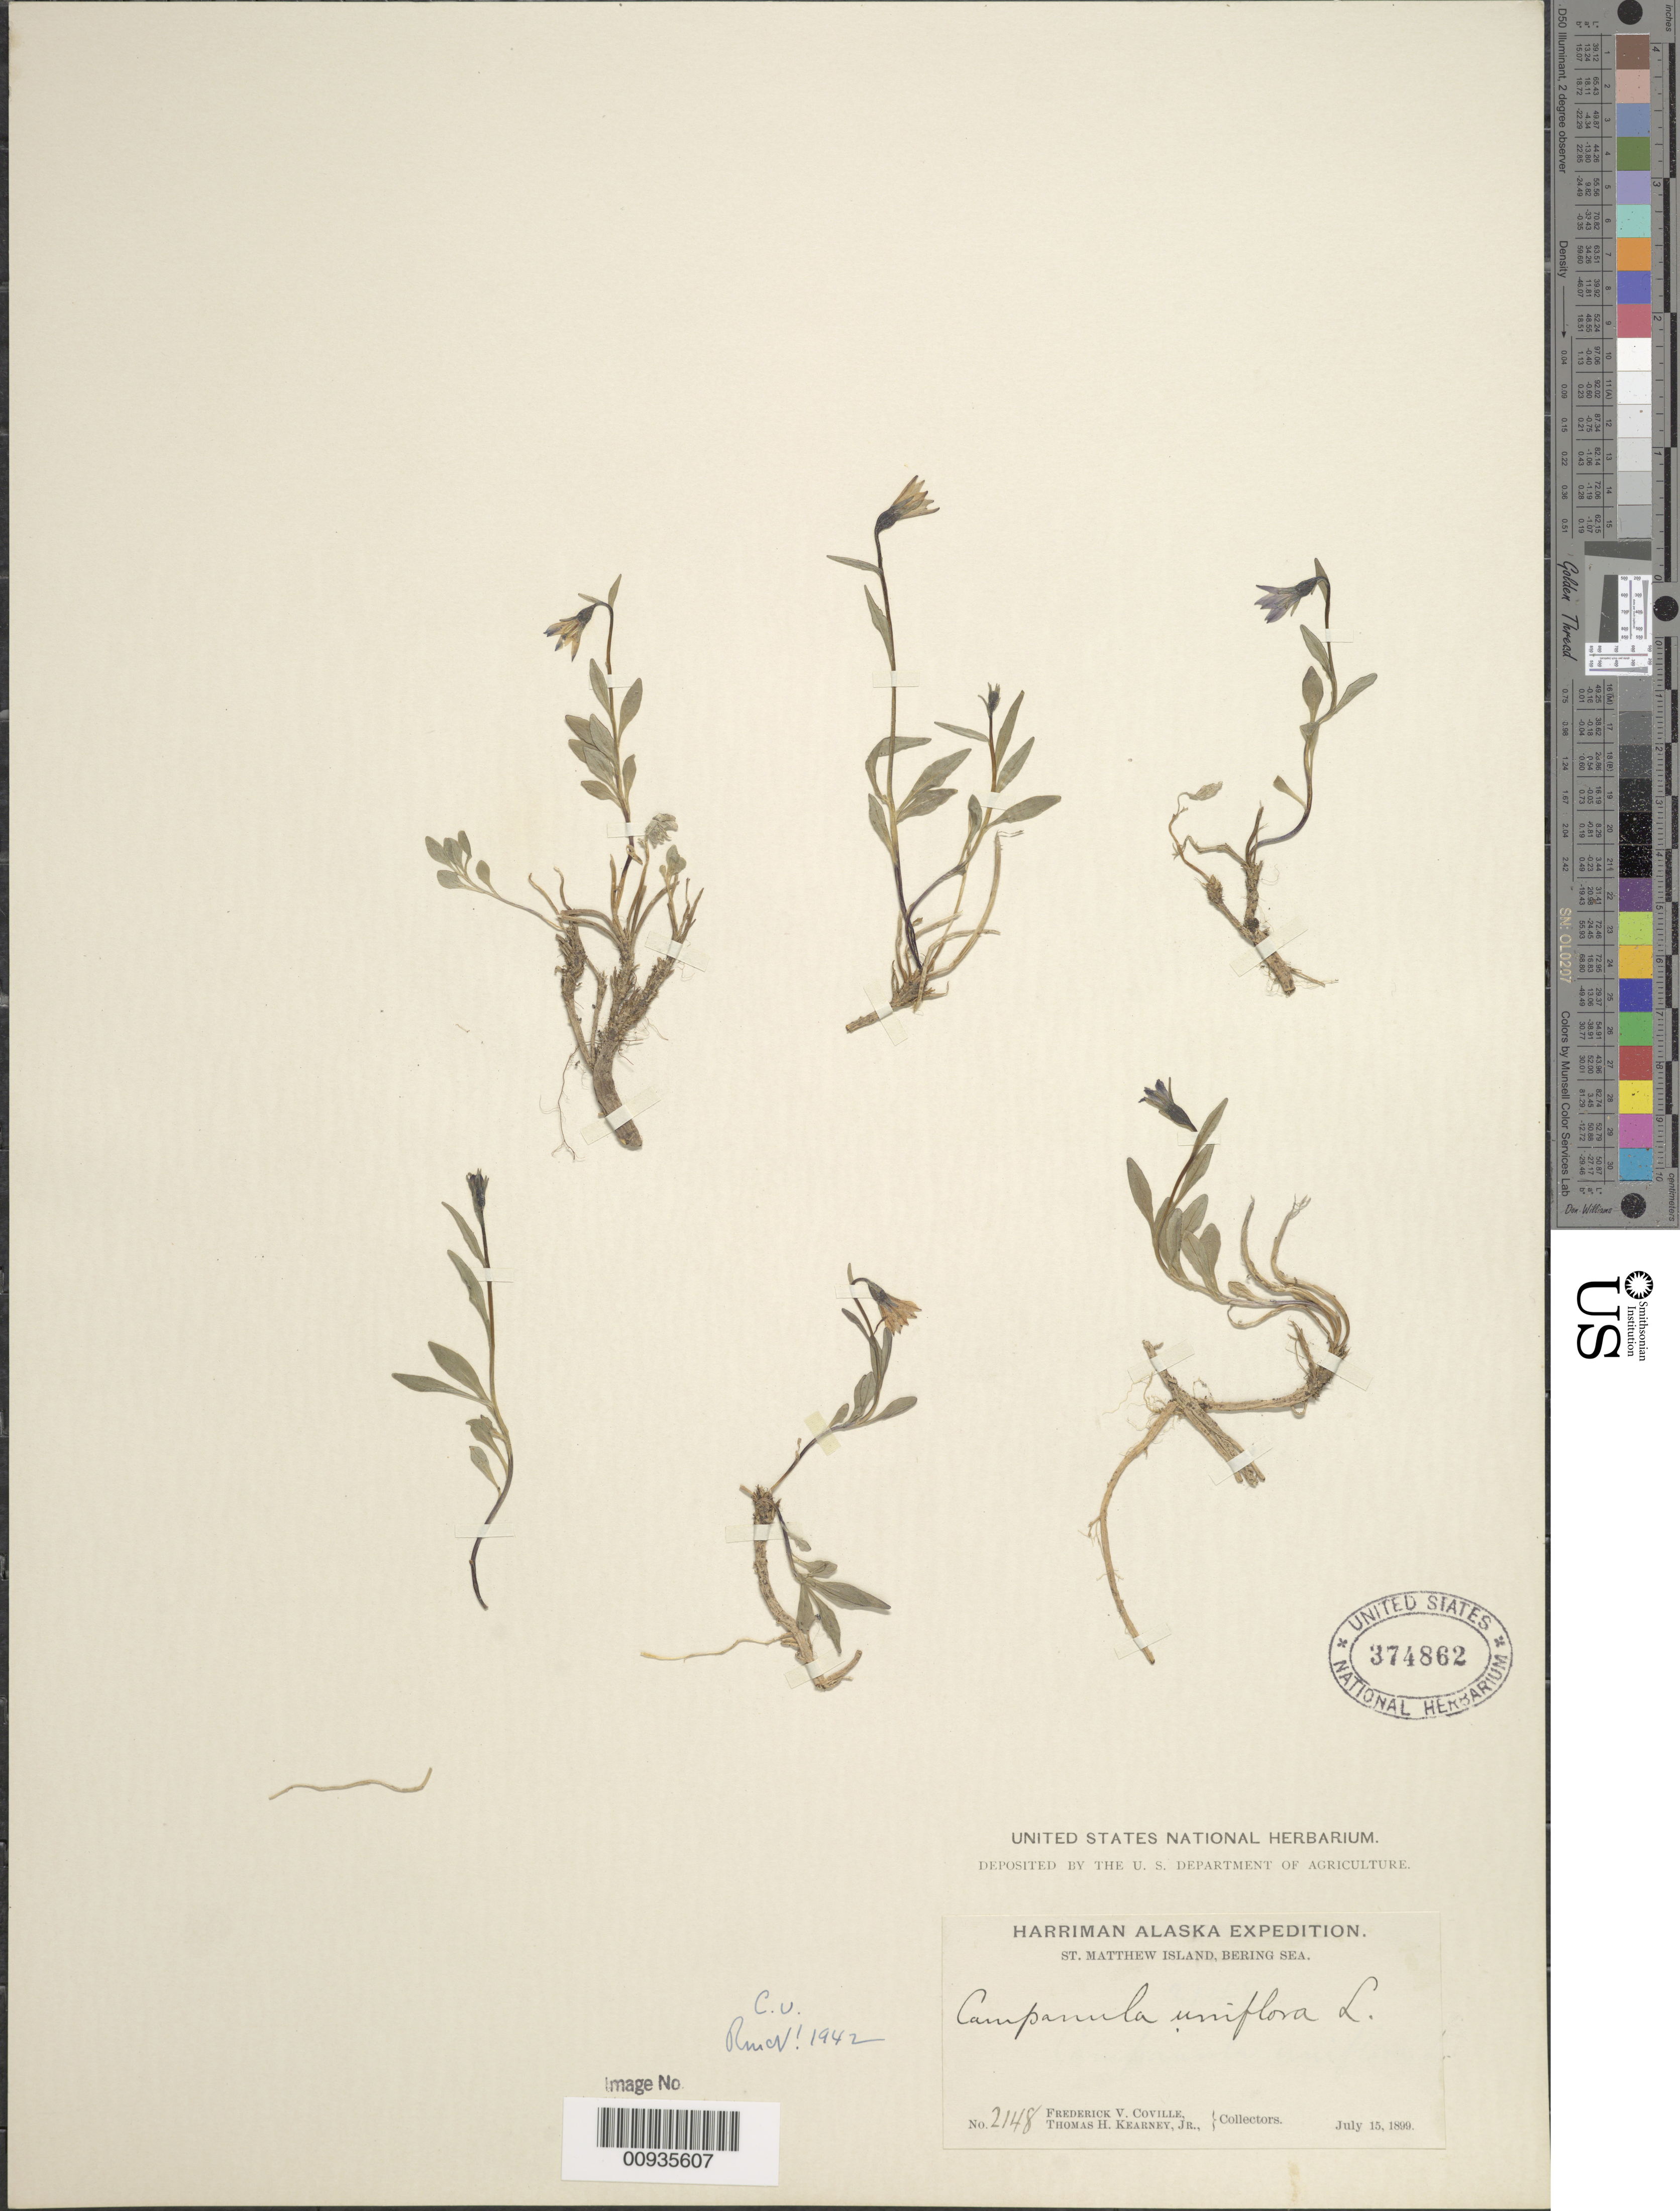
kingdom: Plantae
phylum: Tracheophyta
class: Magnoliopsida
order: Asterales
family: Campanulaceae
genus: Campanula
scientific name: Campanula uniflora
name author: L.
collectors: F. V. Coville & T. H. Kearney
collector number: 2148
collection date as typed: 15 Jul 1899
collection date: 1899-07-15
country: United States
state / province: Alaska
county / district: Bering Strait District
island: St. Matthew Island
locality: St. Matthew Island, Bering Sea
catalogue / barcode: US 374862